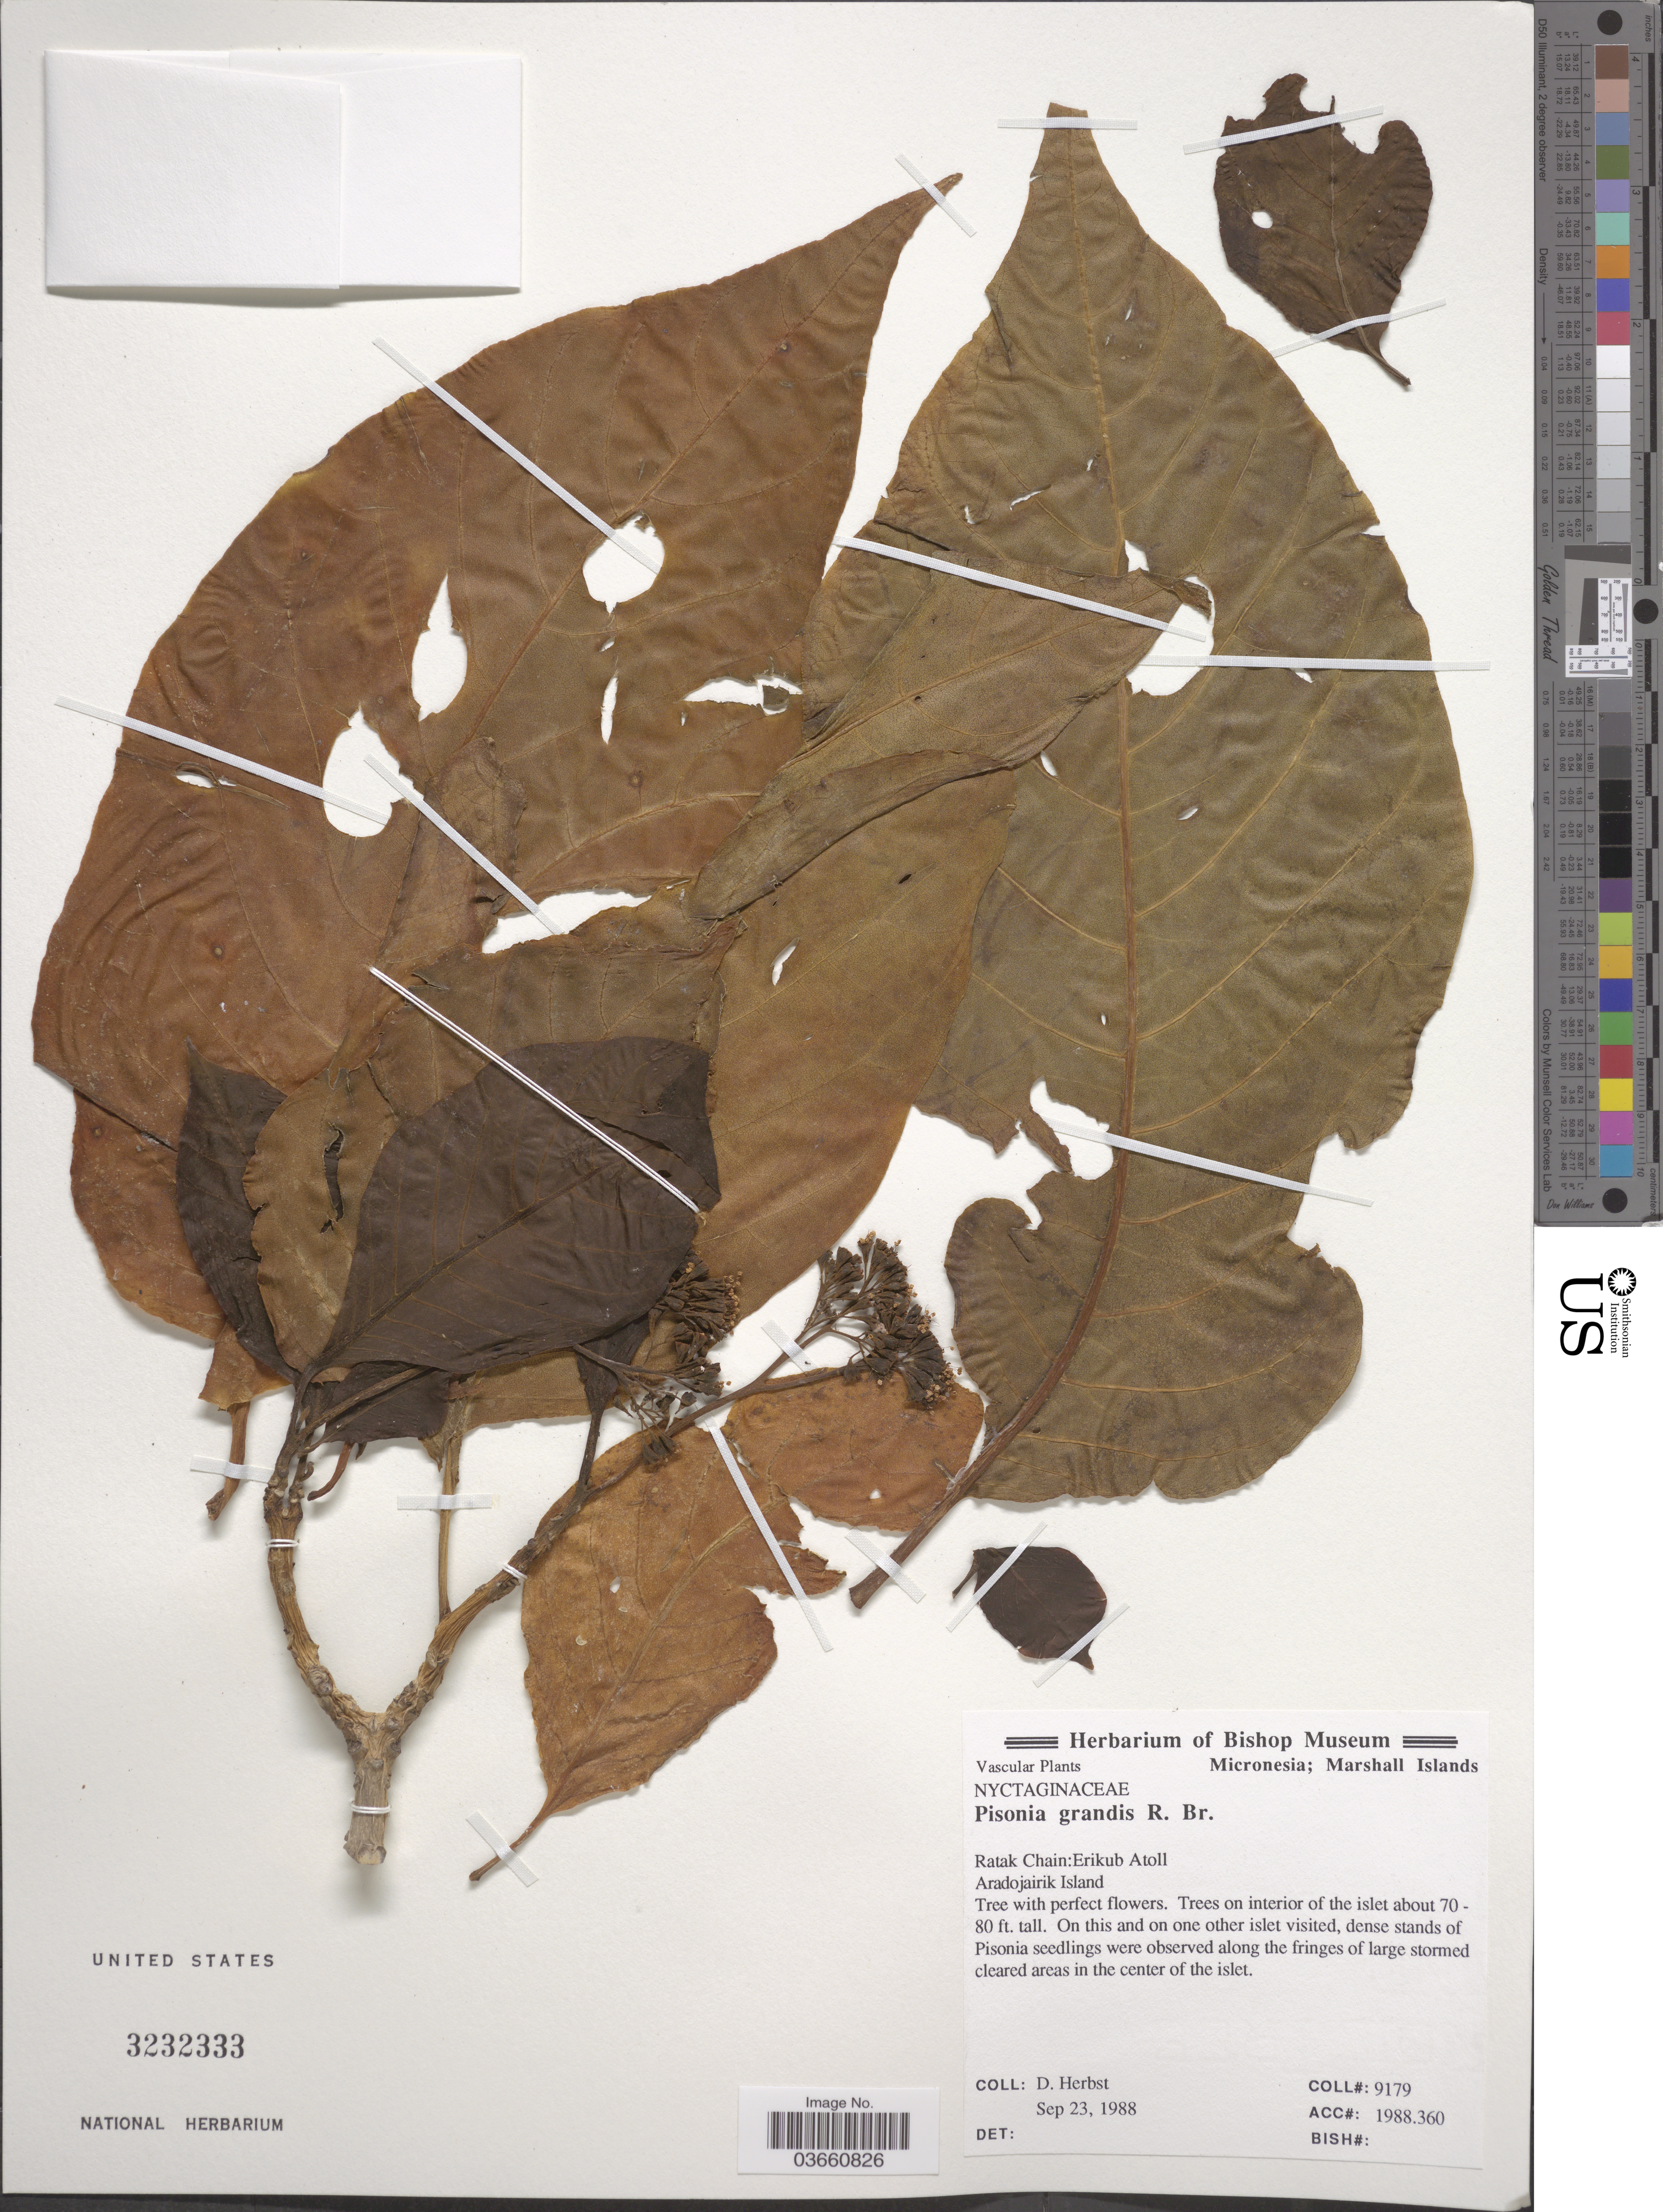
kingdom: Plantae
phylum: Tracheophyta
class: Magnoliopsida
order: Caryophyllales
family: Nyctaginaceae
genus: Pisonia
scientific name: Pisonia grandis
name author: R. Br.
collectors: D. Herbst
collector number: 9179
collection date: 1988-09-23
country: Marshall Islands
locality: Miconesia. Ratak Chain: Erikub Atoll. Aradojairik Island.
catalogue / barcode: US 3232333